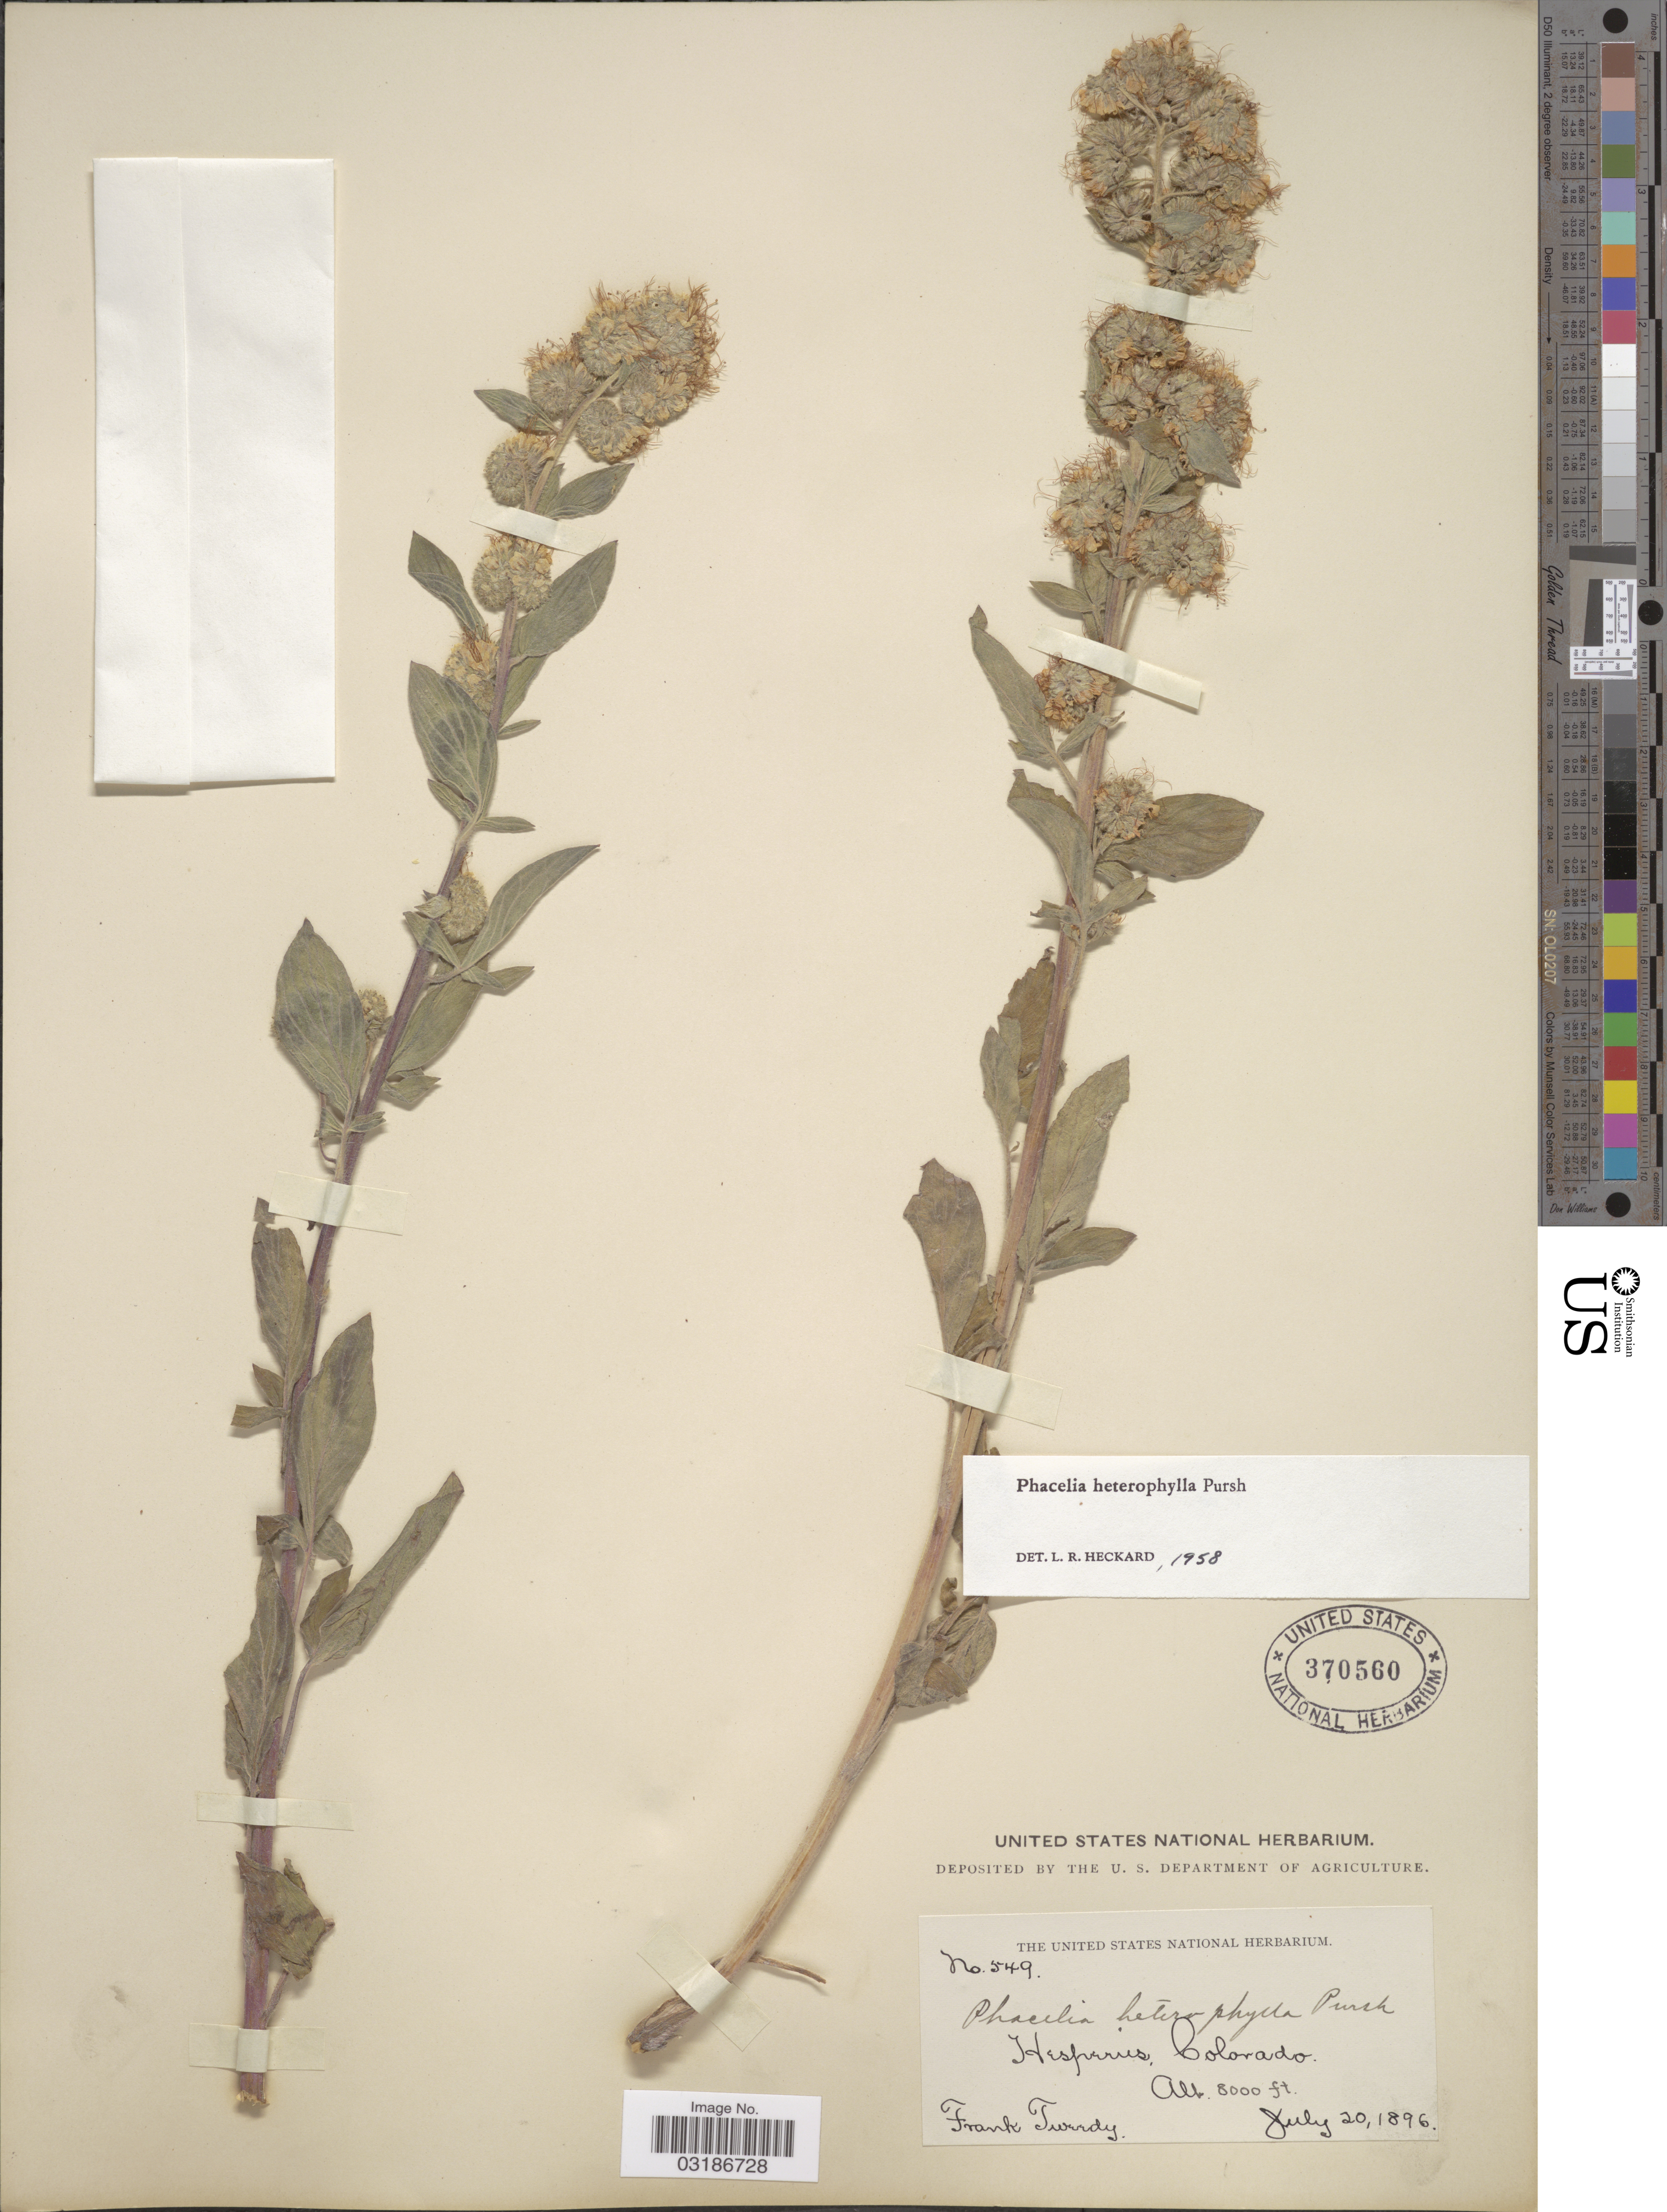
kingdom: Plantae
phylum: Tracheophyta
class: Magnoliopsida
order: Boraginales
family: Hydrophyllaceae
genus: Phacelia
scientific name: Phacelia heterophylla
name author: Pursh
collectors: F. Tweedy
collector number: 549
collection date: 1896-07-20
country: United States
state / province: Colorado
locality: Hesperies.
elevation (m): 2438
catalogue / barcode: US 370560